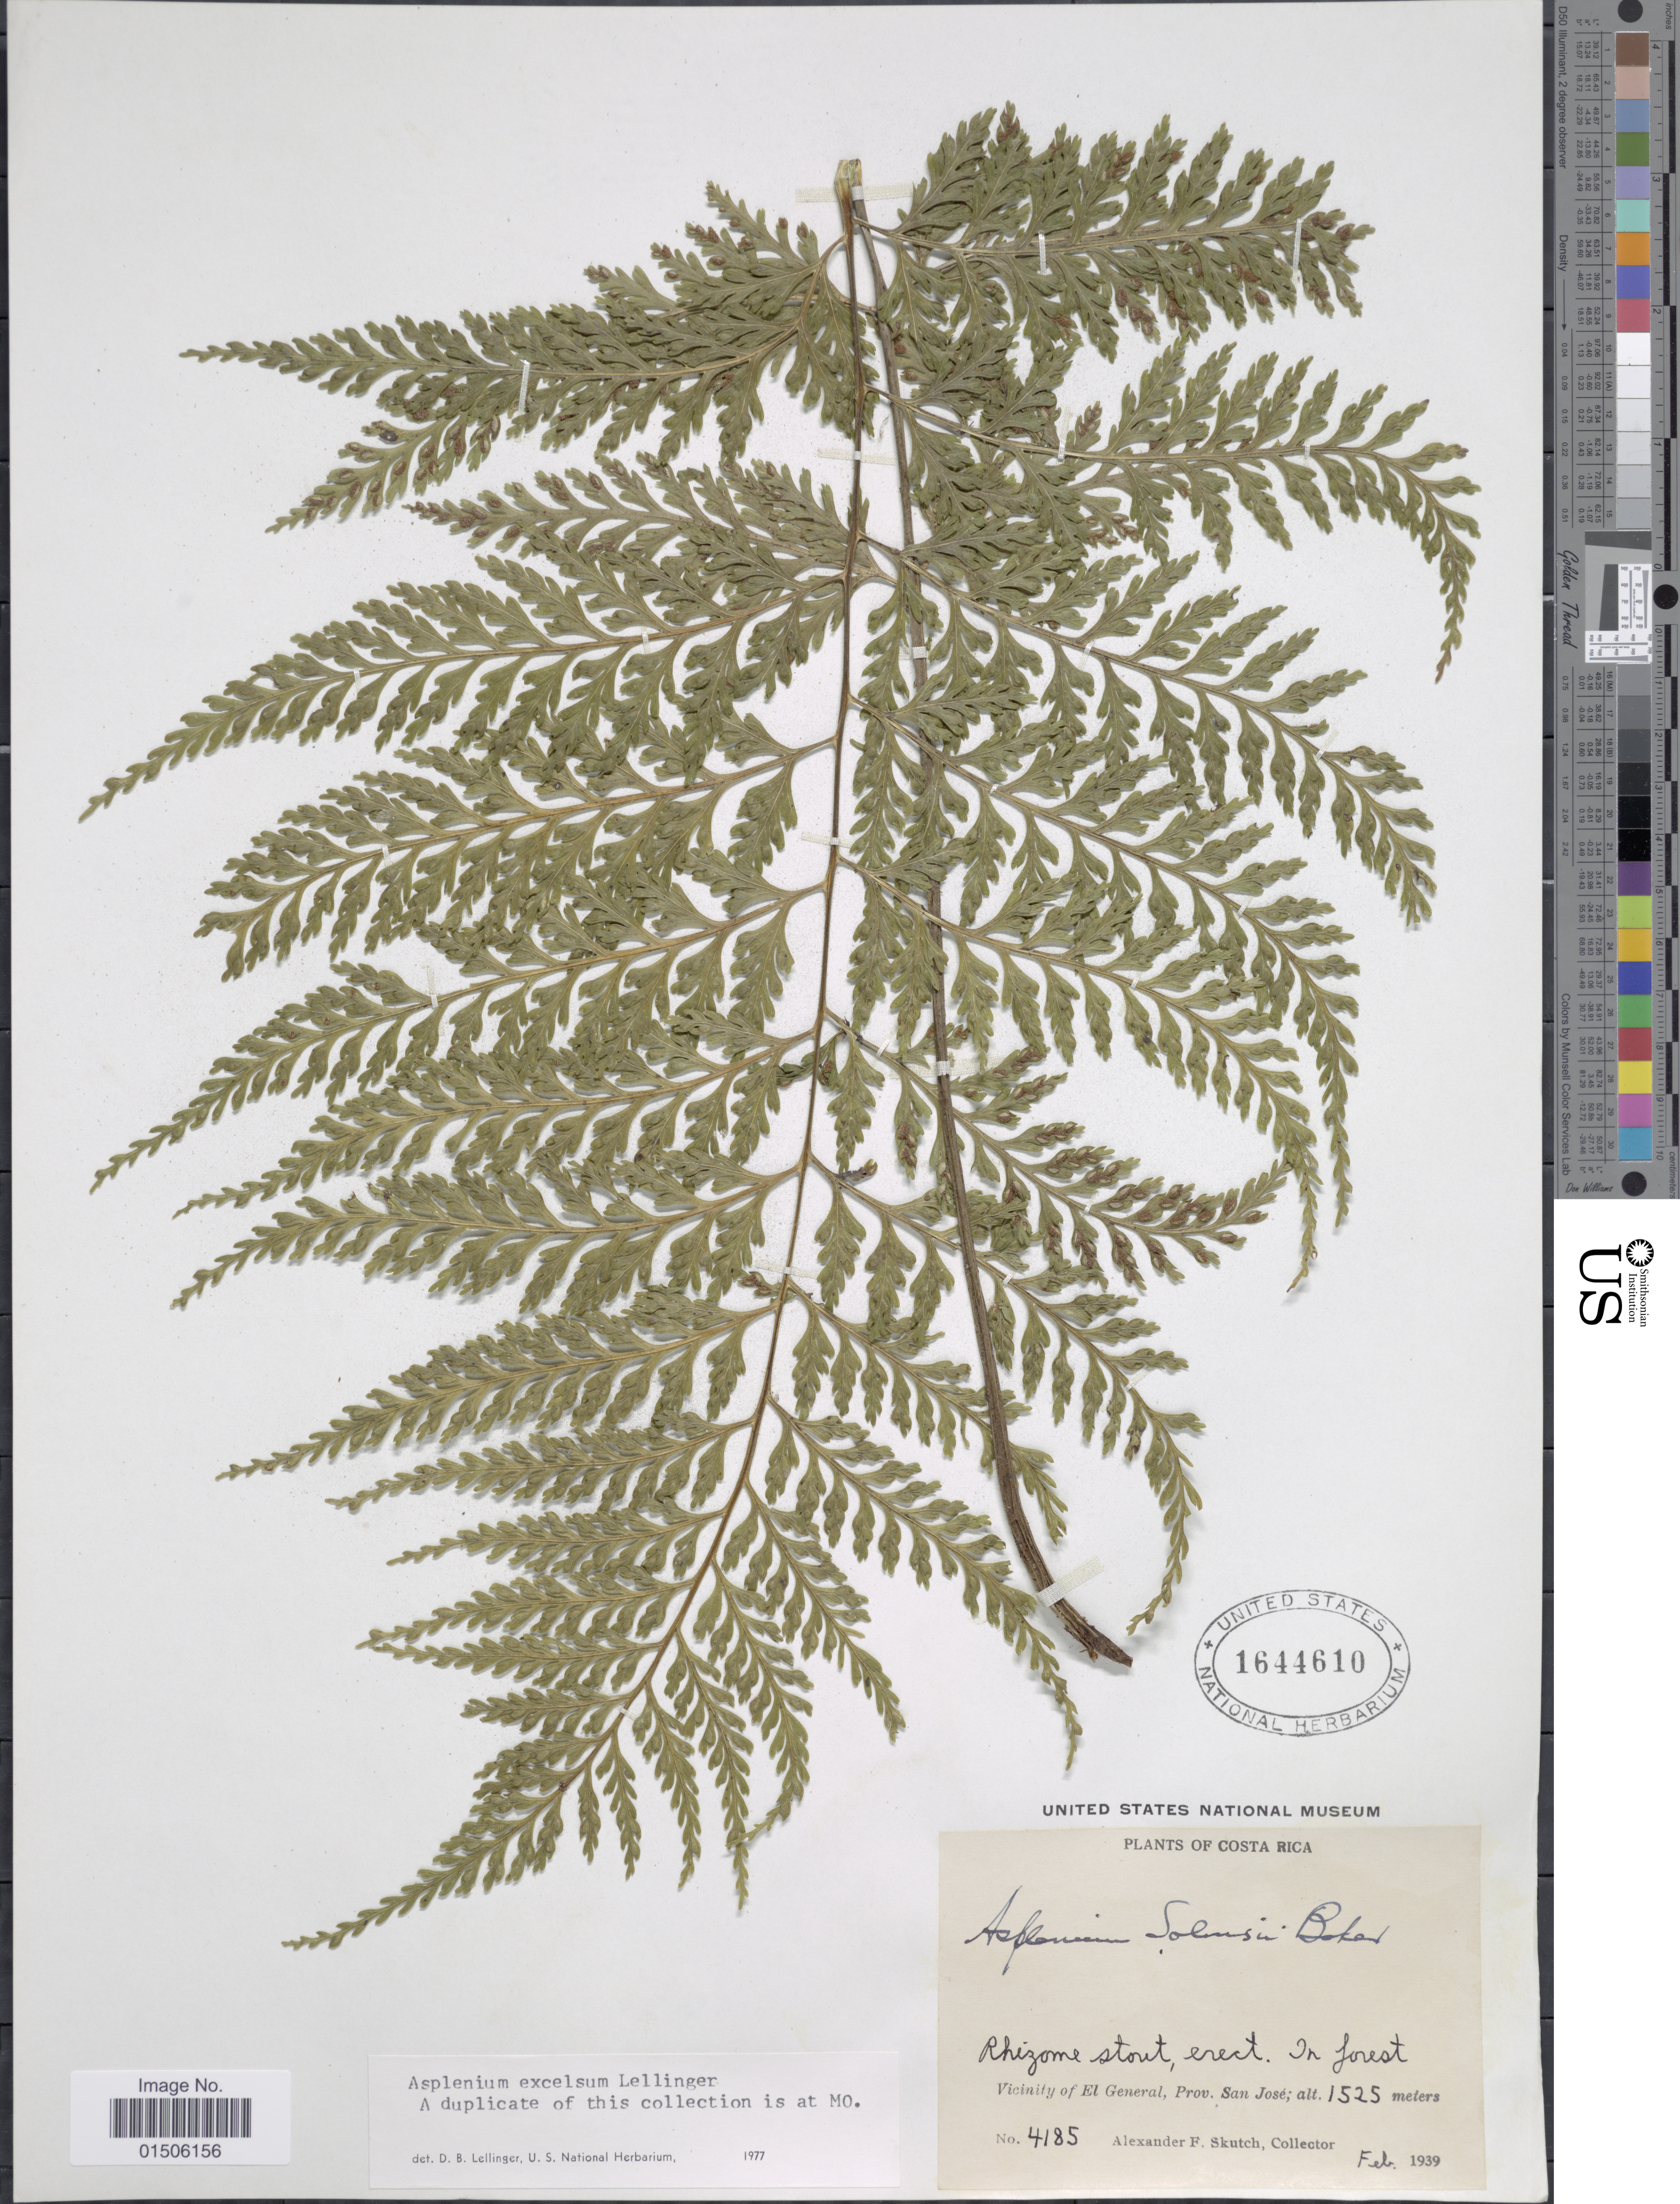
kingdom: Plantae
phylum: Tracheophyta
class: Polypodiopsida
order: Polypodiales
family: Aspleniaceae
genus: Asplenium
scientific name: Asplenium excelsum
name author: Lellinger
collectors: A. F. Skutch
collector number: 4185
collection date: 1939-02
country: Costa Rica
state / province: San José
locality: Vicinity of El General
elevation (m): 1525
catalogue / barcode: US 1644610